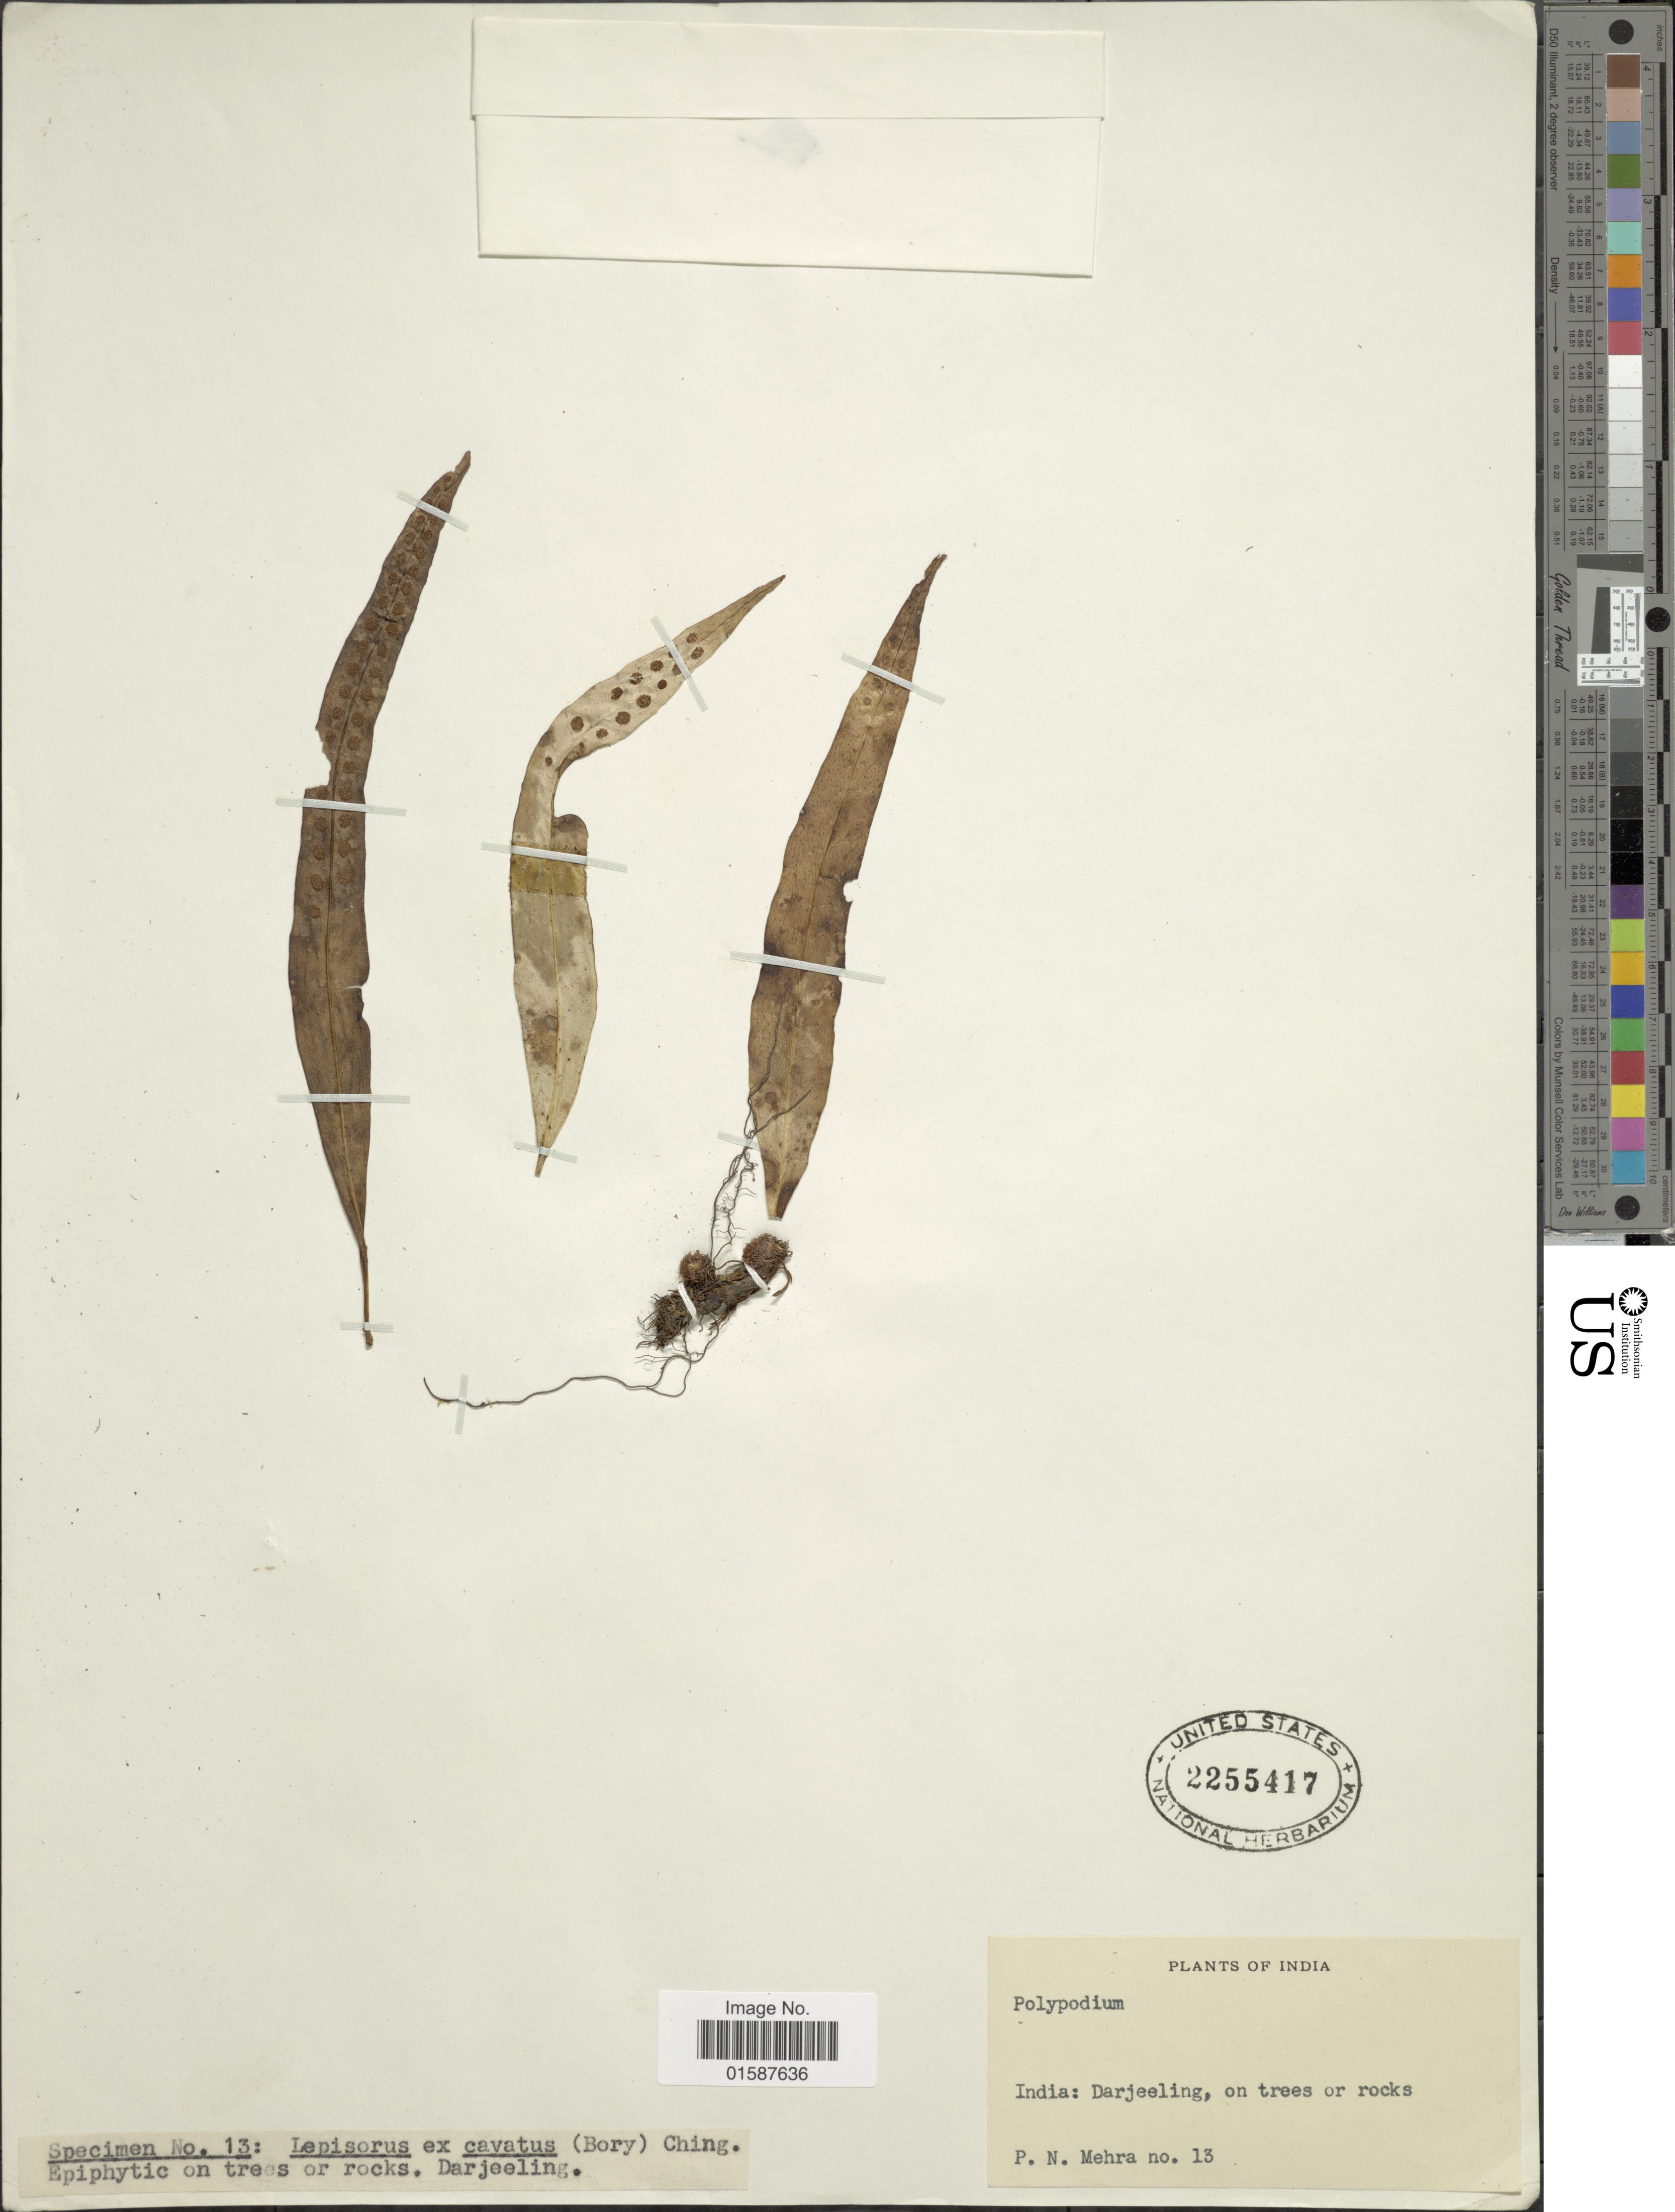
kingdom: Plantae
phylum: Tracheophyta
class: Polypodiopsida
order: Polypodiales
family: Polypodiaceae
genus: Lepisorus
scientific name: Lepisorus excavatus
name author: (Bory ex Willd.) Ching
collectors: P. N. Mehra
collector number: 13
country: India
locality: India: Darjeeling, on trees or rocks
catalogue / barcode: US 2255417